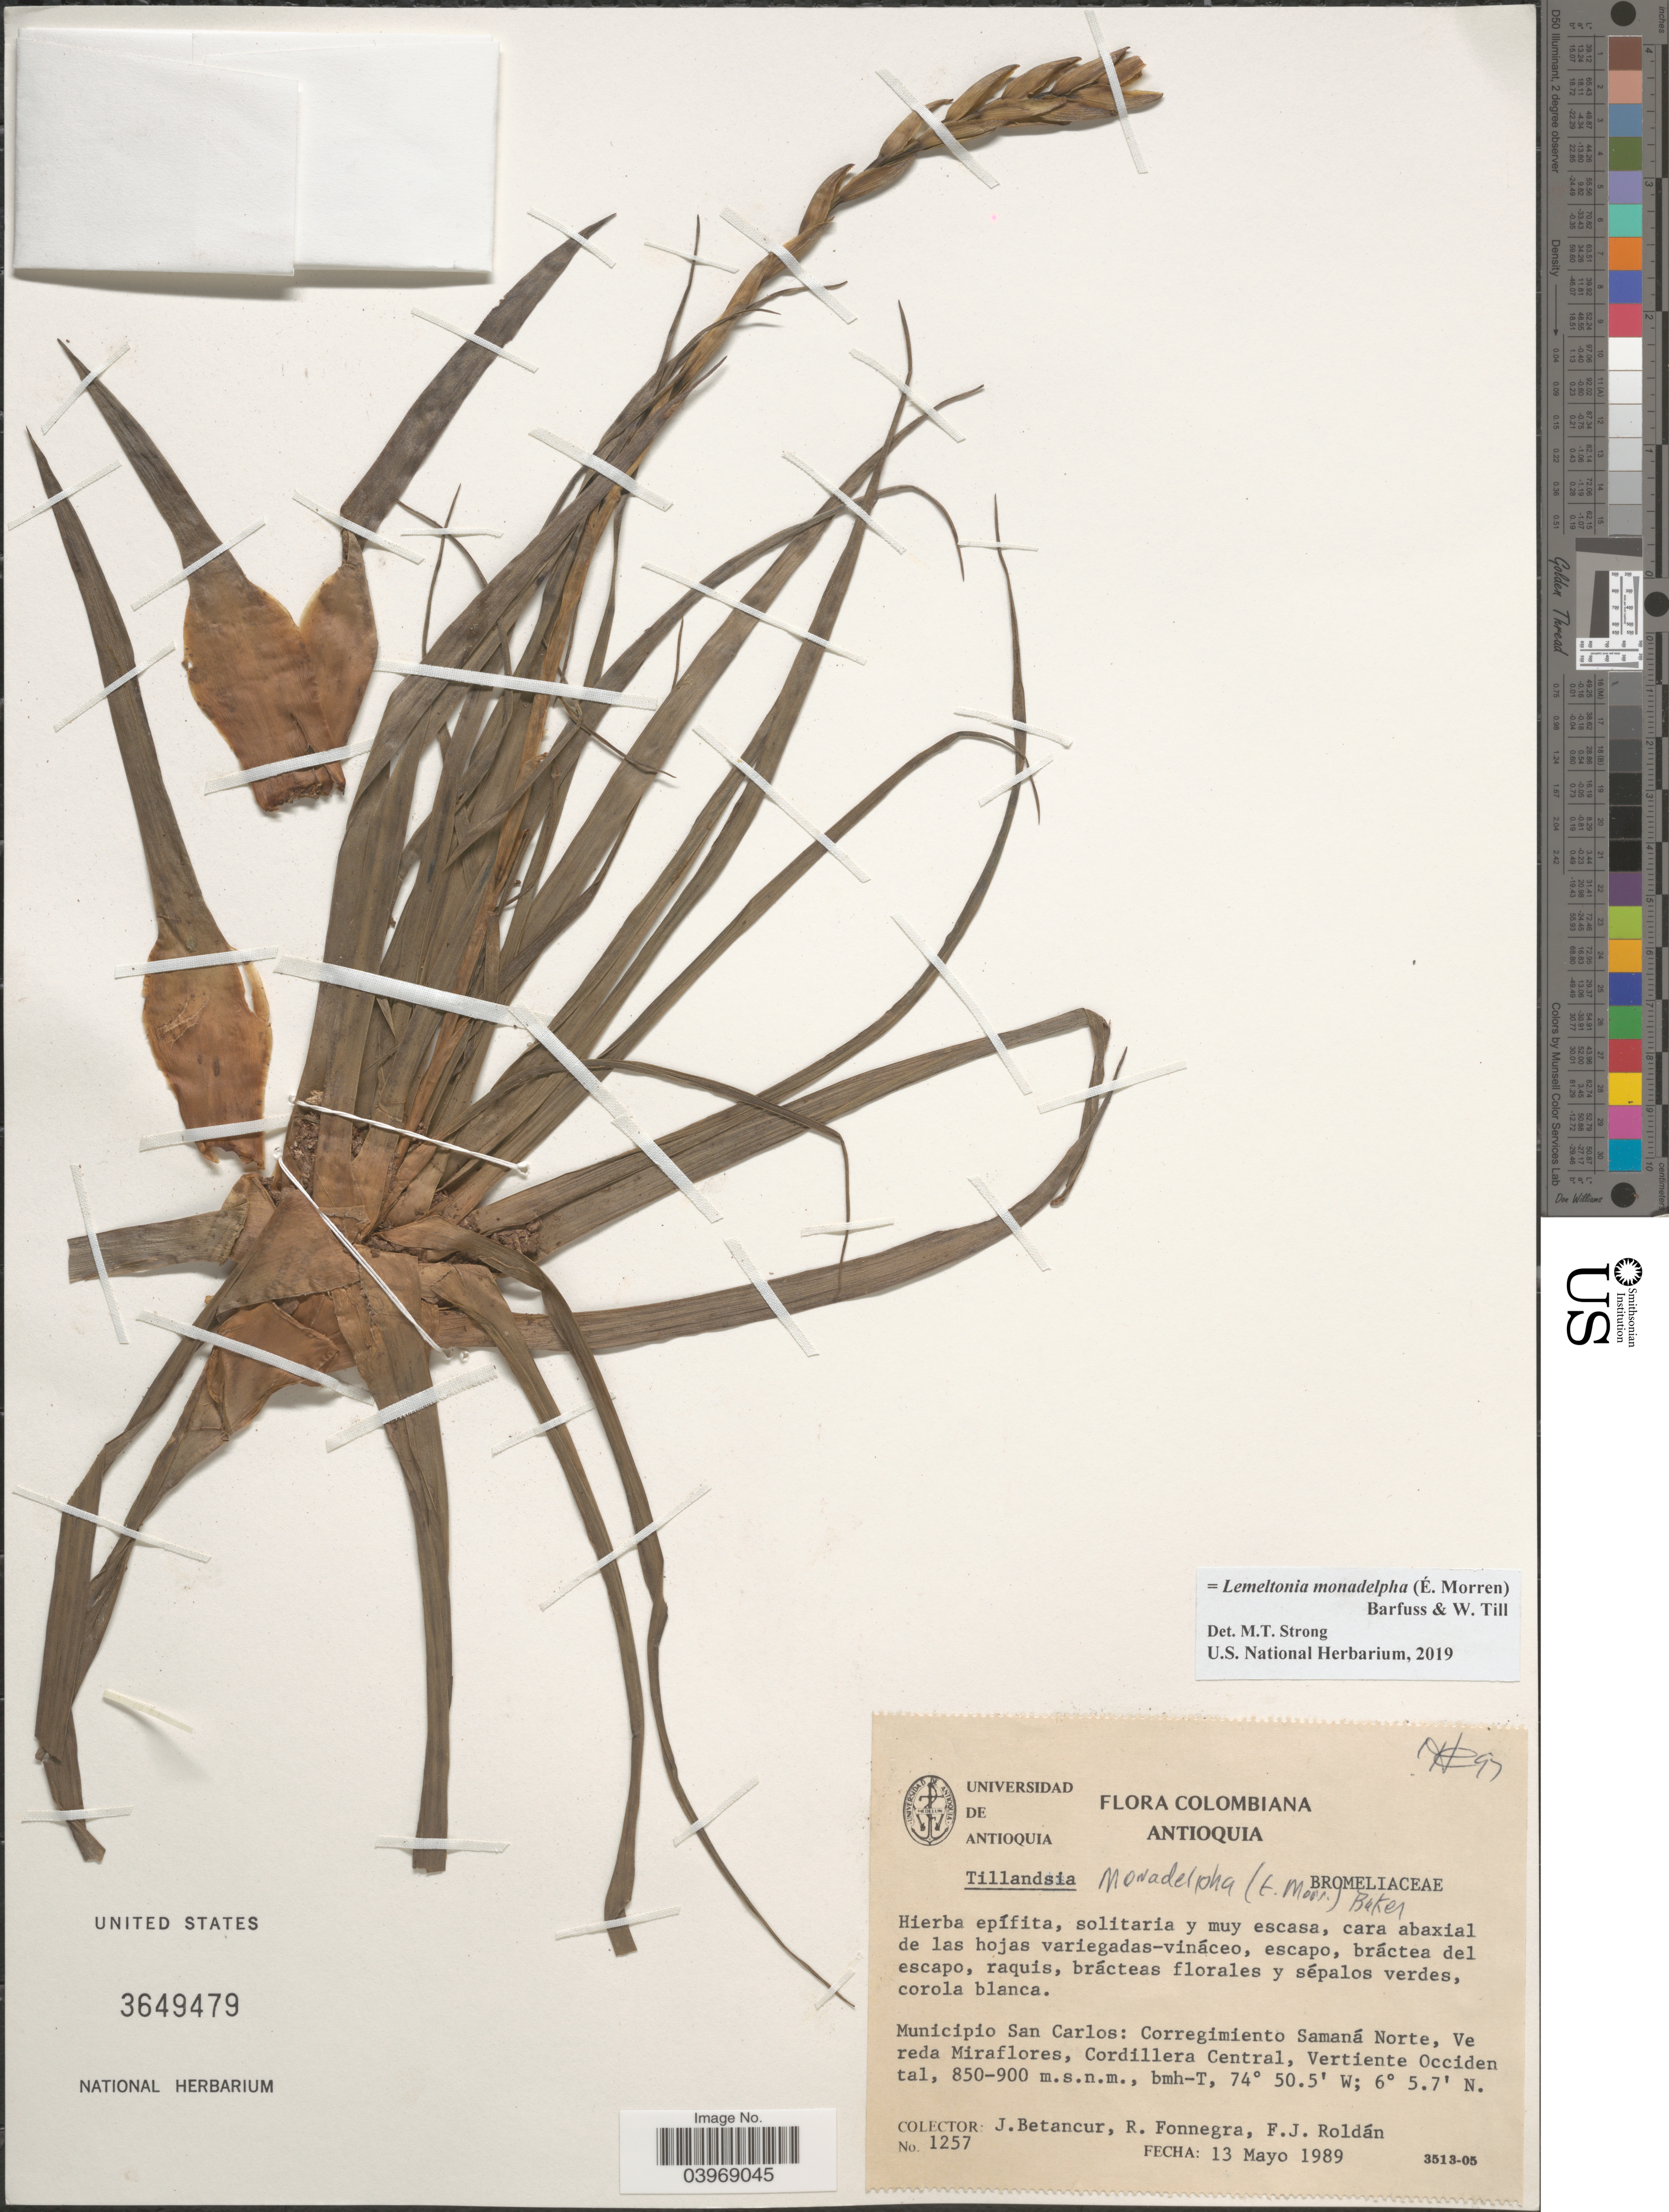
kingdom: Plantae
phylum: Tracheophyta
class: Liliopsida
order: Poales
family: Bromeliaceae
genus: Lemeltonia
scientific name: Lemeltonia monadelpha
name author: (É. Morren) Barfuss & W. Till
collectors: J. Betancur, R. Fonnegra & F. J. Roldán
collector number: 1257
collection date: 1989-05-13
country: Colombia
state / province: Antioquia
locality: Municipio San Carlos: Corregimiento Samaná Norte, Vereda Miraflores, Cordillera Central, Vertiente Occidental.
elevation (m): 850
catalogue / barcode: US 3649479